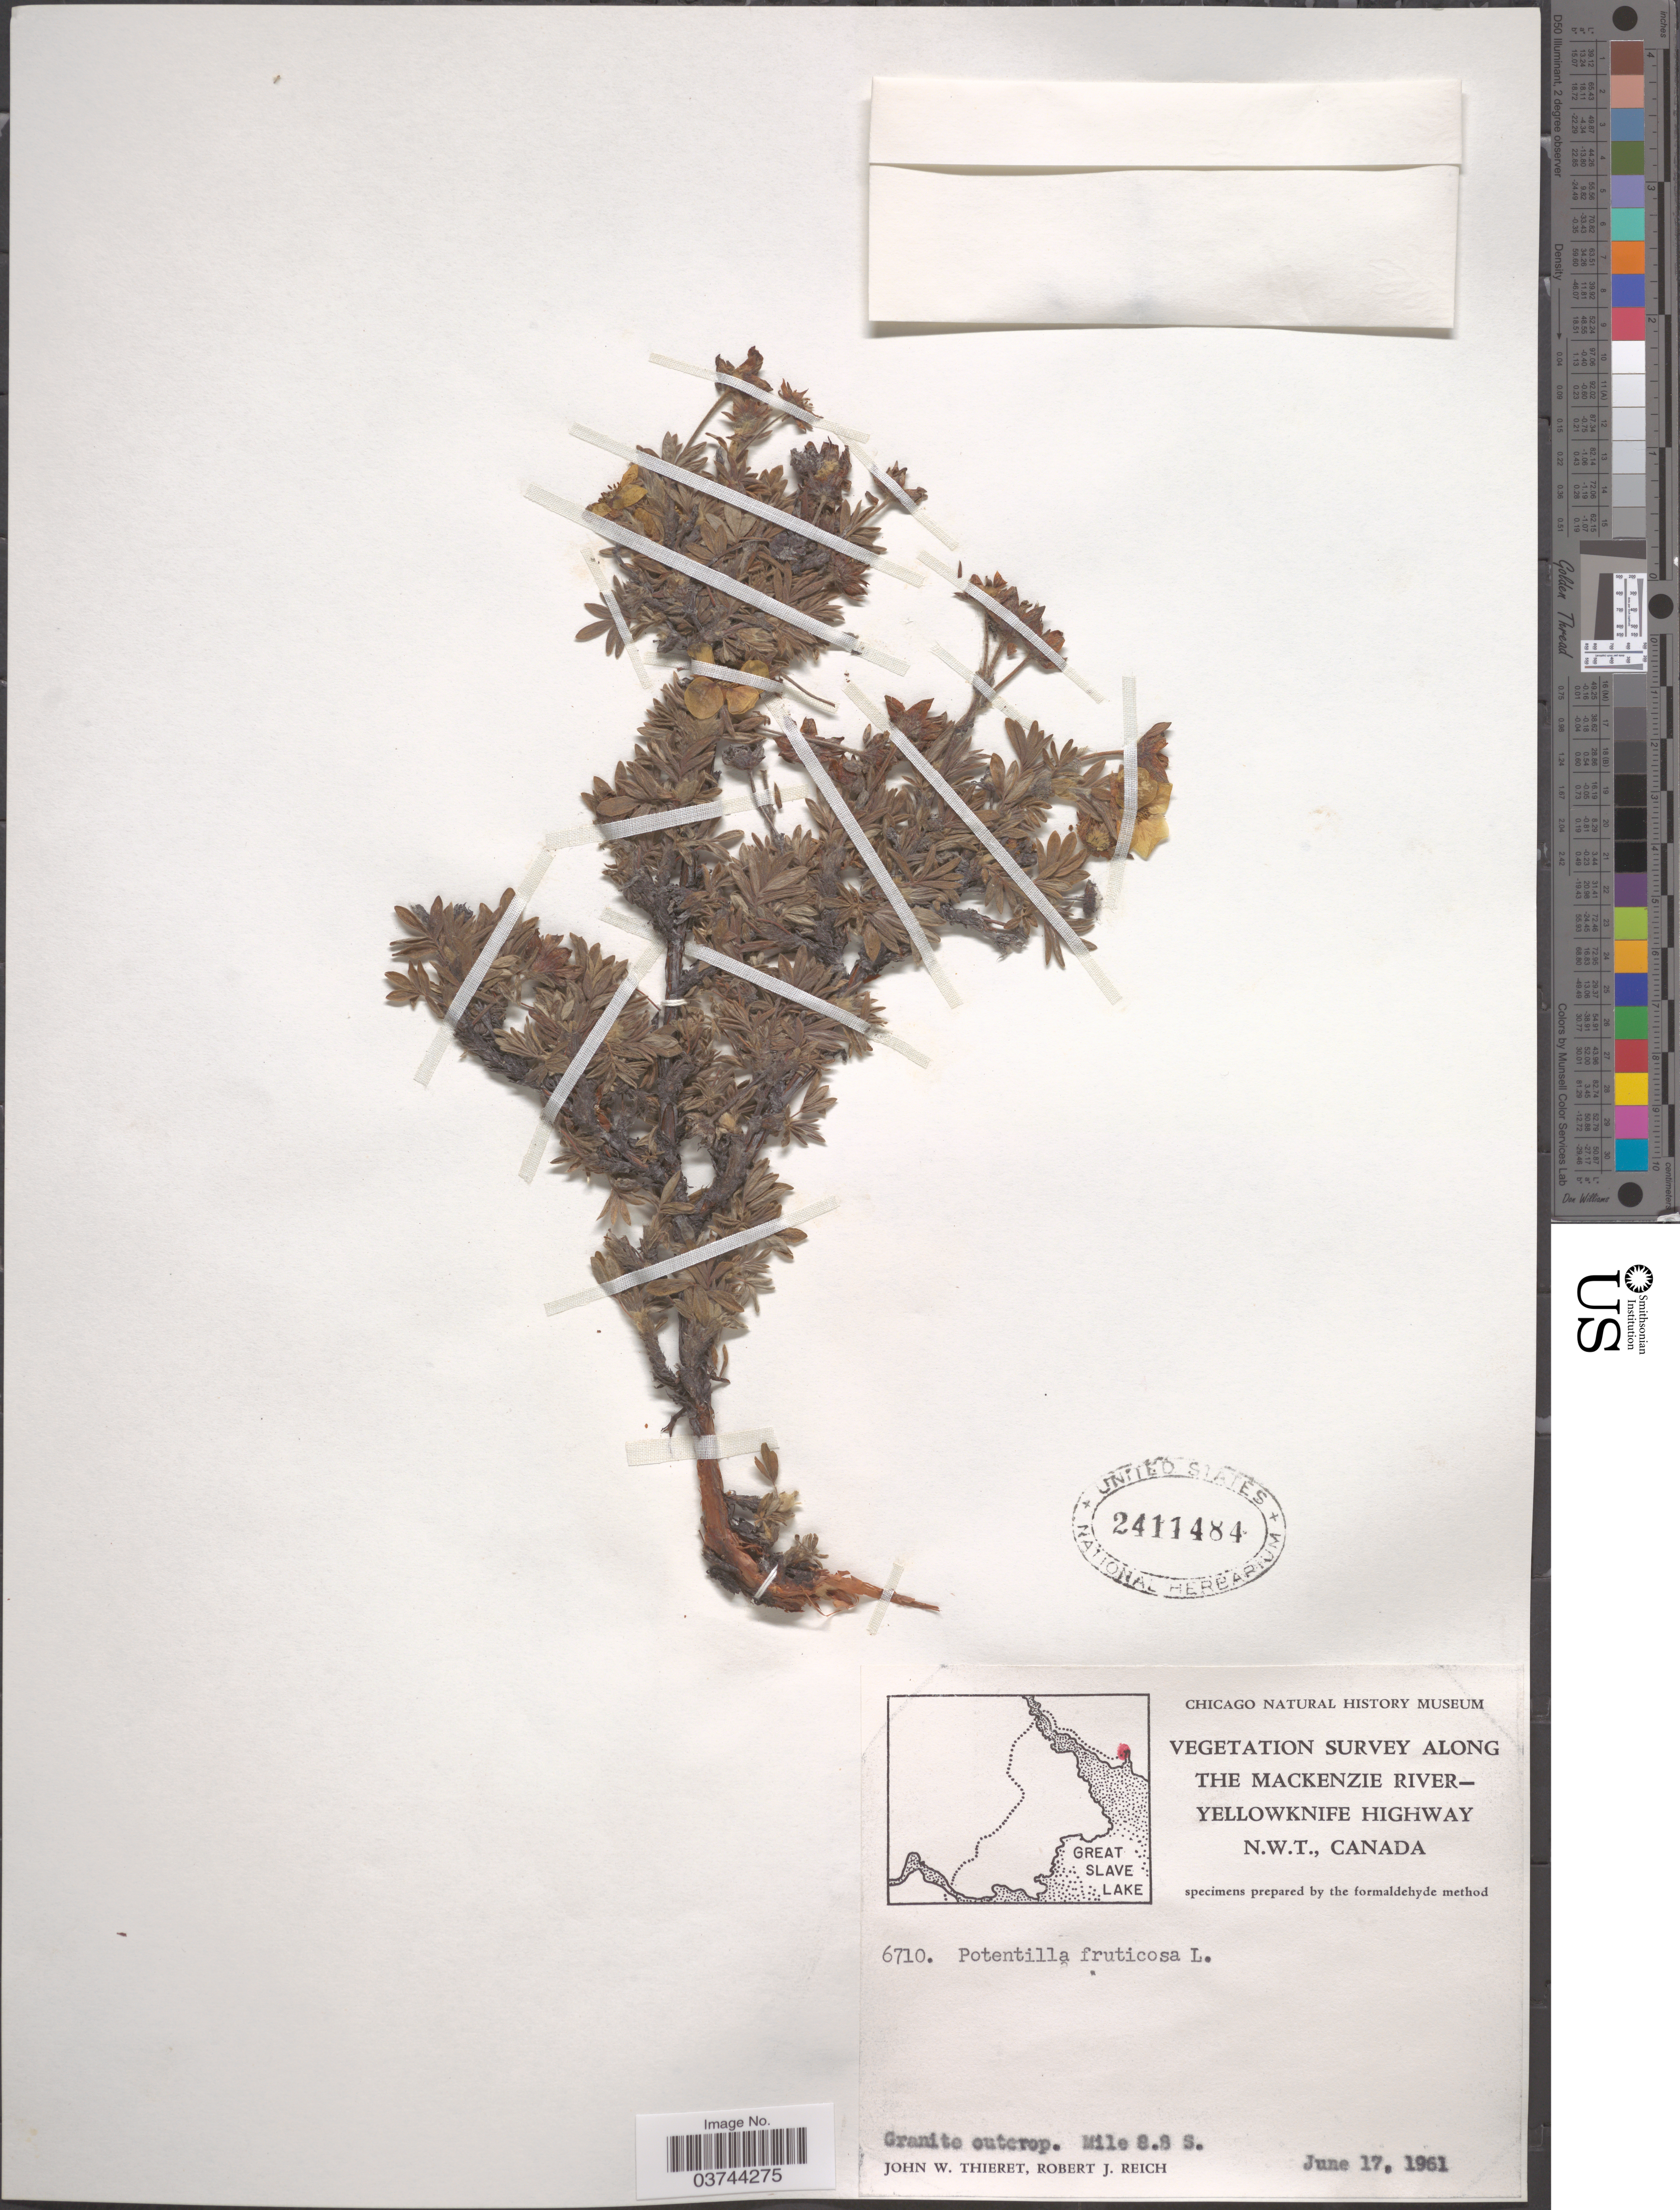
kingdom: Plantae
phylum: Tracheophyta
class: Magnoliopsida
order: Rosales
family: Rosaceae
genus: Dasiphora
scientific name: Dasiphora fruticosa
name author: (L.) Rydb.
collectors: J. W. Thieret & R. Reich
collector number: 6710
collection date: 1961-06-17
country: Canada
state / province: Northwest Territories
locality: Vegetation Survey along The Mackenzie River - Yellowknife Highway. Granite outcrop. Mile 8.8 S.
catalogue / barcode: US 2411484